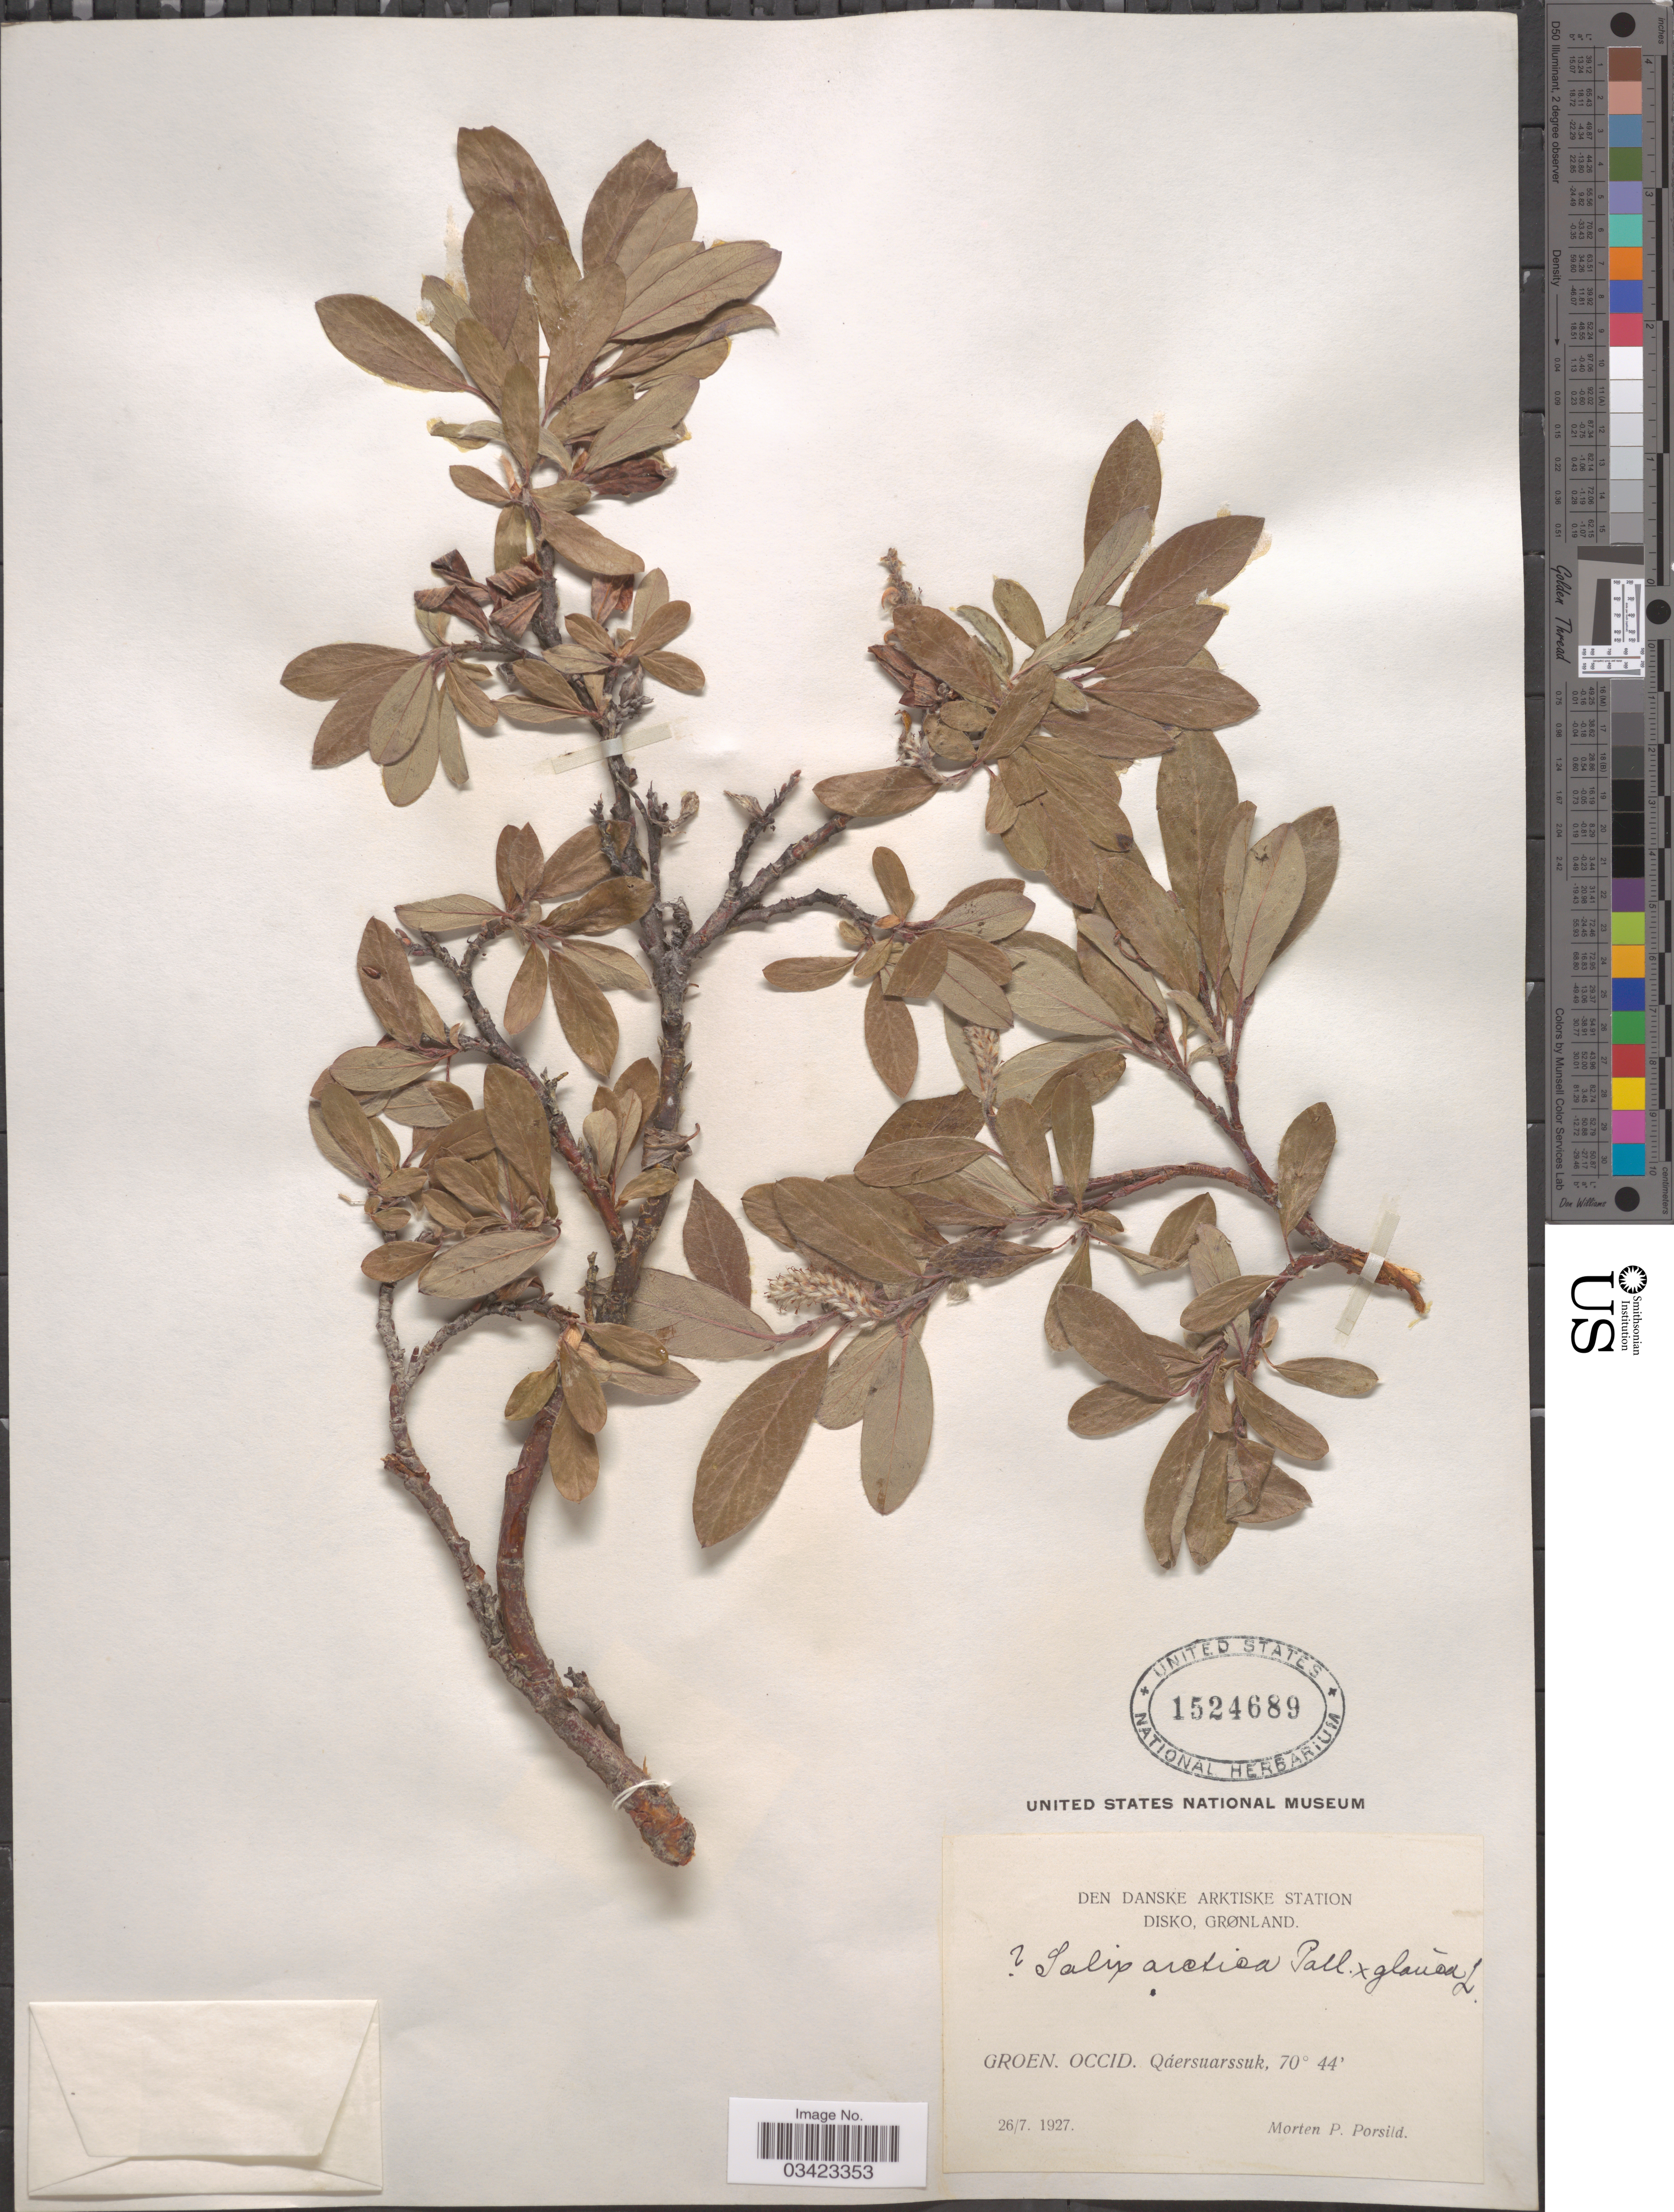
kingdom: Plantae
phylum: Tracheophyta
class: Magnoliopsida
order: Malpighiales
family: Salicaceae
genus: Salix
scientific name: Salix arctica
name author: Pall.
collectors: M. P. Porsild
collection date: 1927-07-26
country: Greenland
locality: Den Danske Arktiske Station Disko, Grønland. Groen. Occid. Qáersuarssuk.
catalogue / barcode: US 1524689